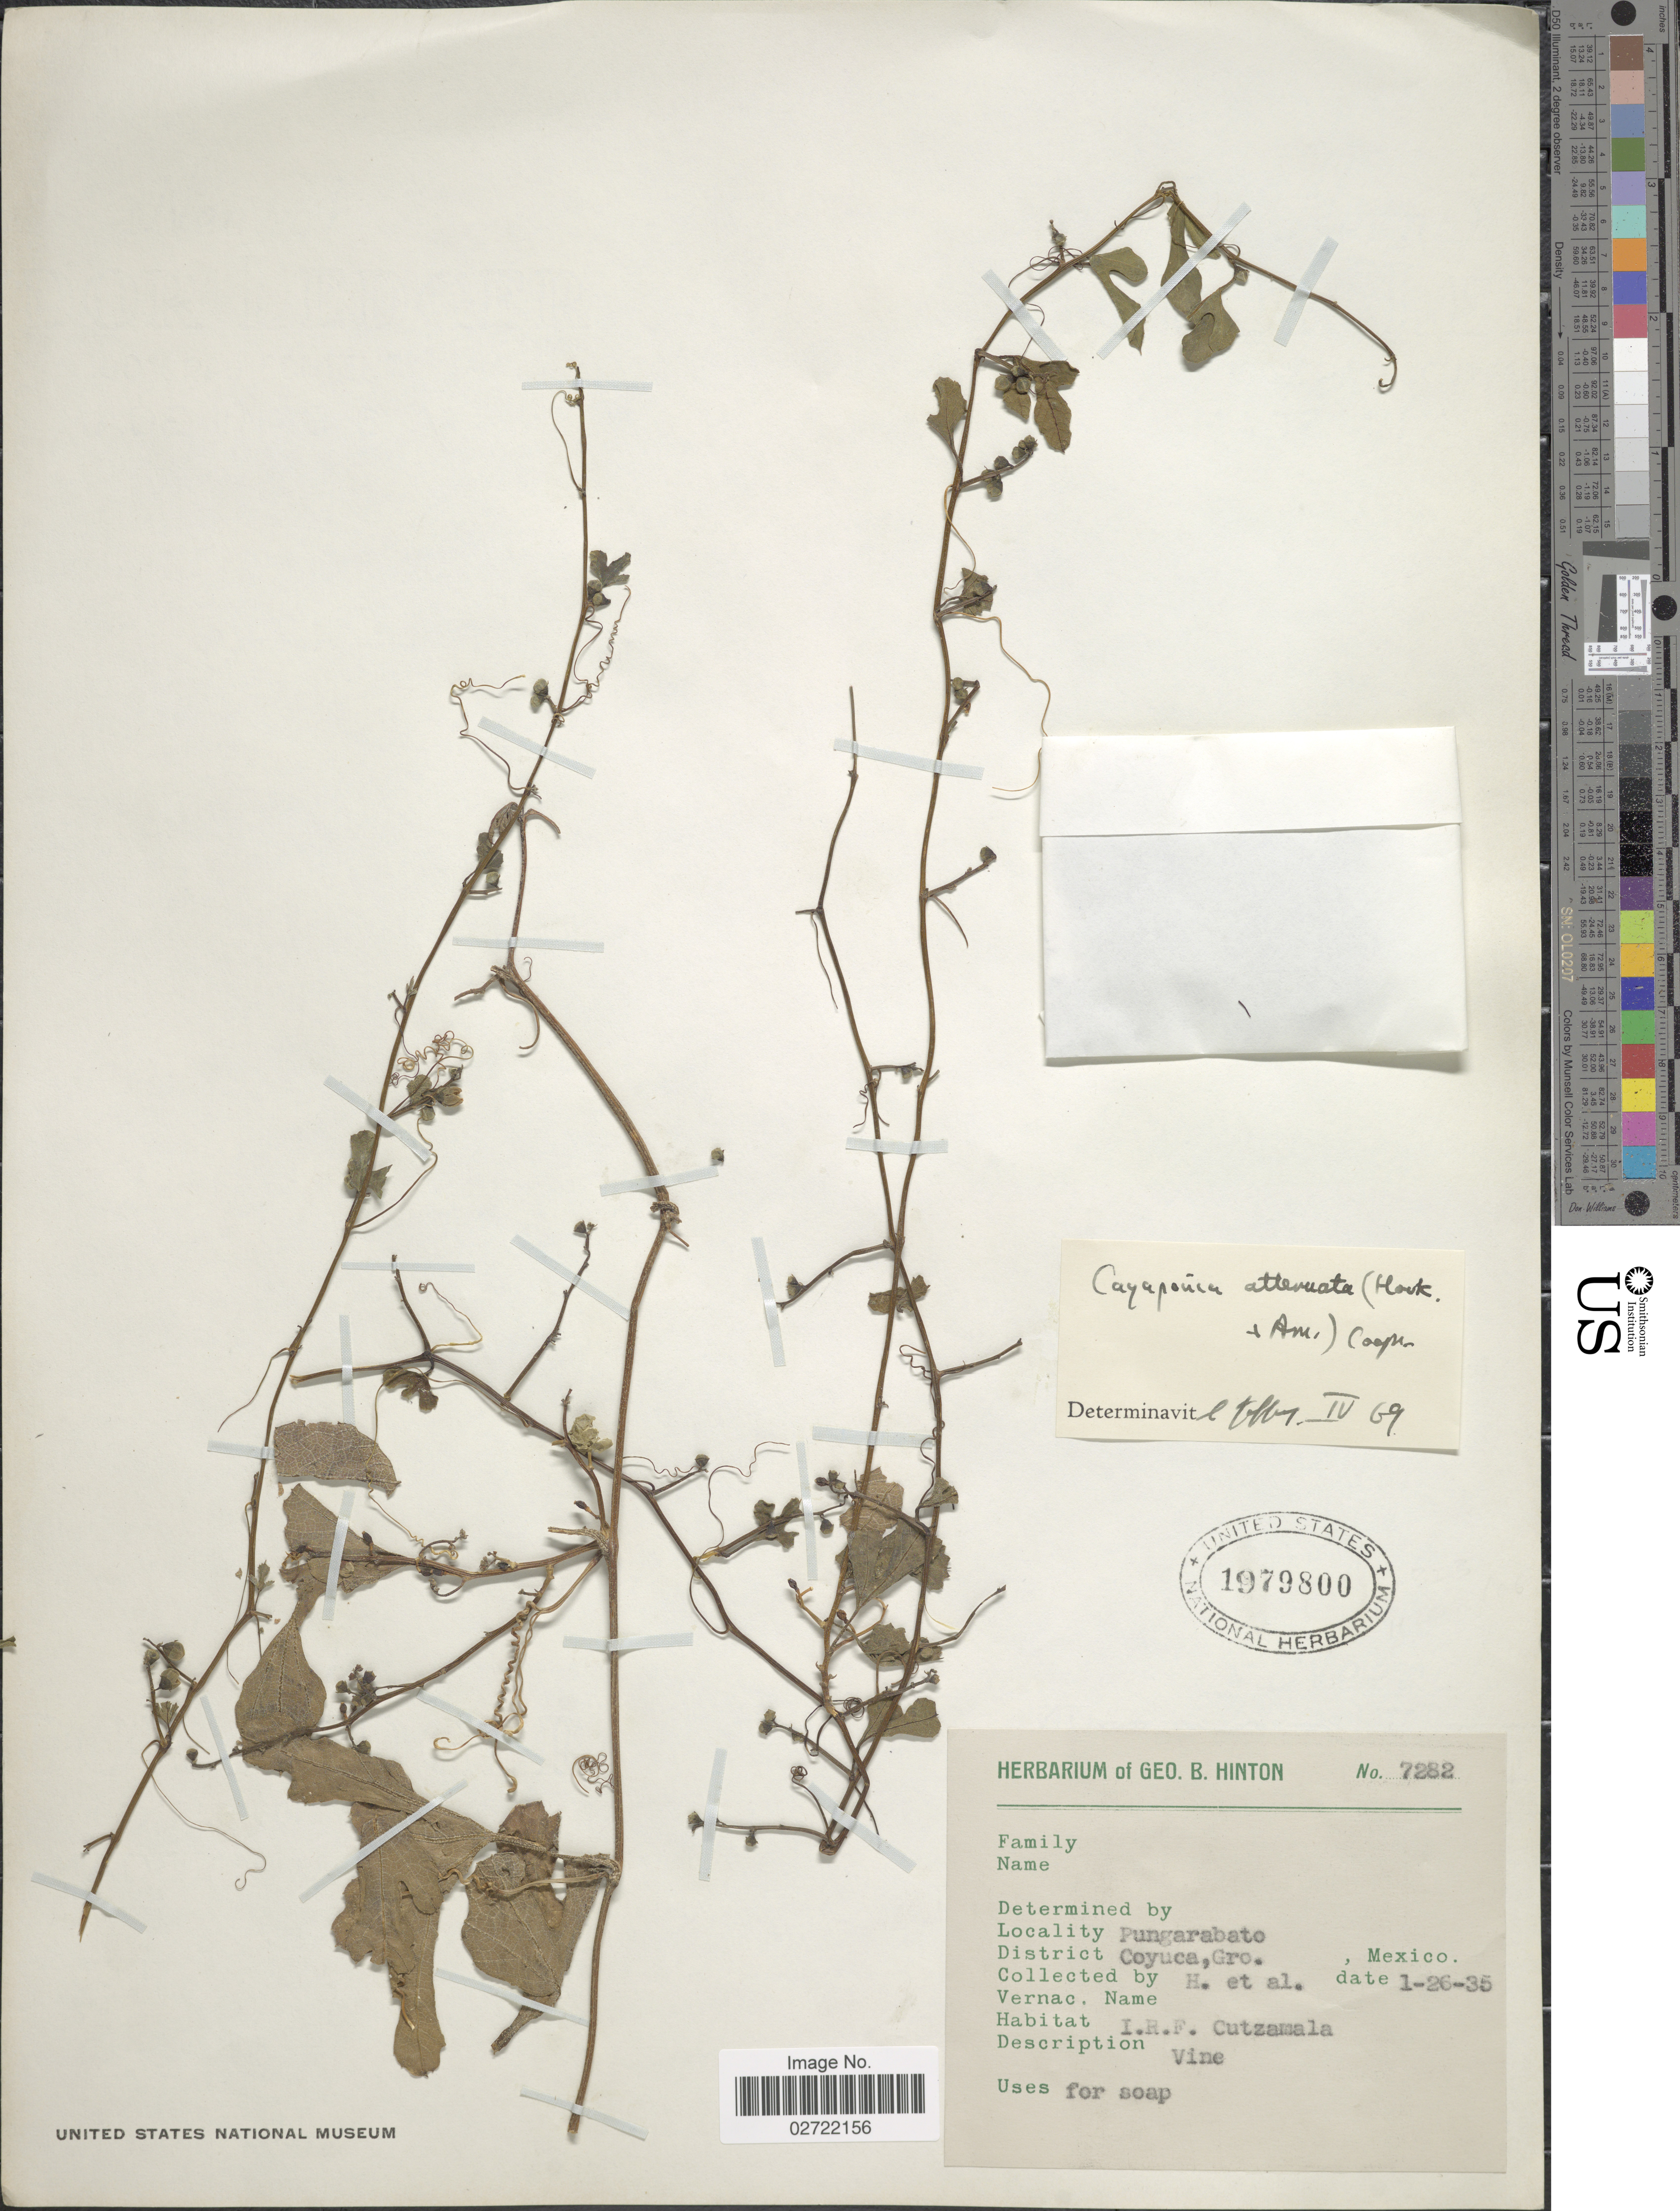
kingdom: Plantae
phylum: Tracheophyta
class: Magnoliopsida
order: Cucurbitales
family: Cucurbitaceae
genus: Cayaponia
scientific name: Cayaponia attenuata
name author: (Hook. & Arn.) Cogn.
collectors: G. B. Hinton & et al.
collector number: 7282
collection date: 1935-01-26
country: Mexico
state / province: Guerrero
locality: Pungarabato. District: Coyuca.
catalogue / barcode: US 1979800